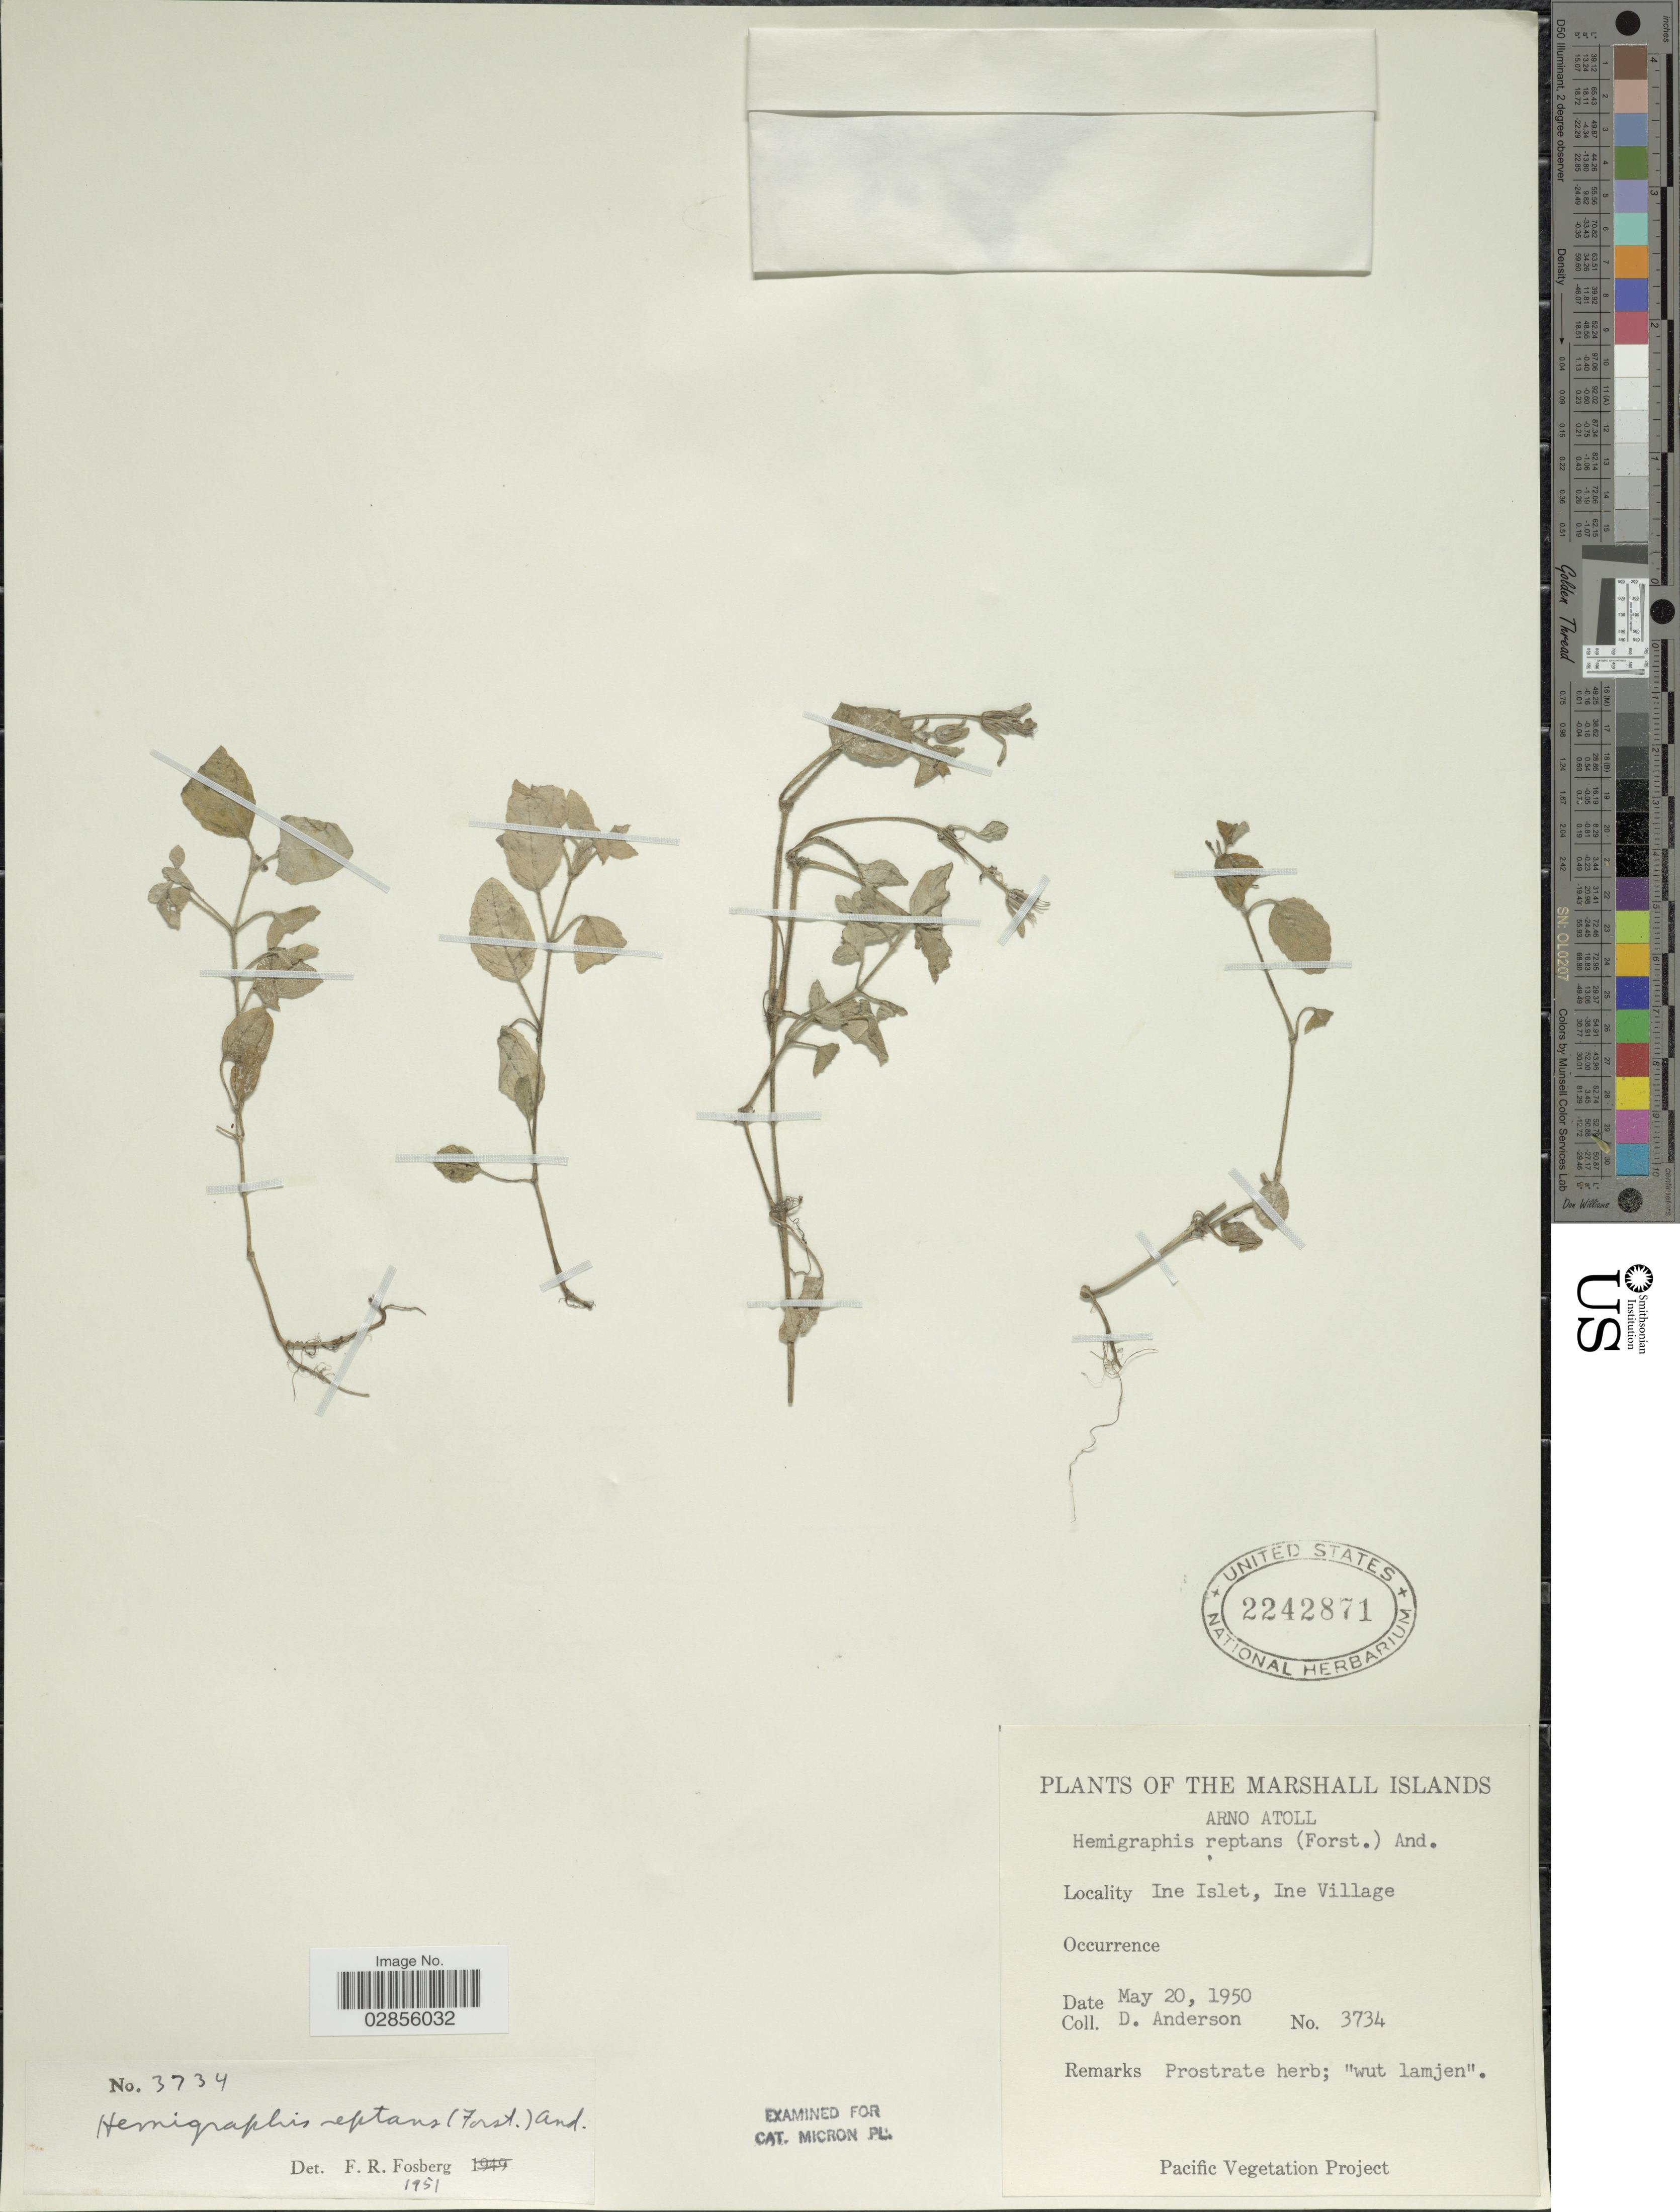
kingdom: Plantae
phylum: Tracheophyta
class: Magnoliopsida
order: Lamiales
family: Acanthaceae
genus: Strobilanthes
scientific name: Strobilanthes reptans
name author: (G. Forst.) Moylan ex Y.F. Deng & J.R.I. Wood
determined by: Wagner, W. L., (BOT), Smithsonian Institution - National Museum of Natural History (UNITED STATES)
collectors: D. Anderson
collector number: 3734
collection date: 1950-05-20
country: Marshall Islands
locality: The Marshall Islands. Arno Atoll. Ine Islet, Ine Village.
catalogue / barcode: US 2242871